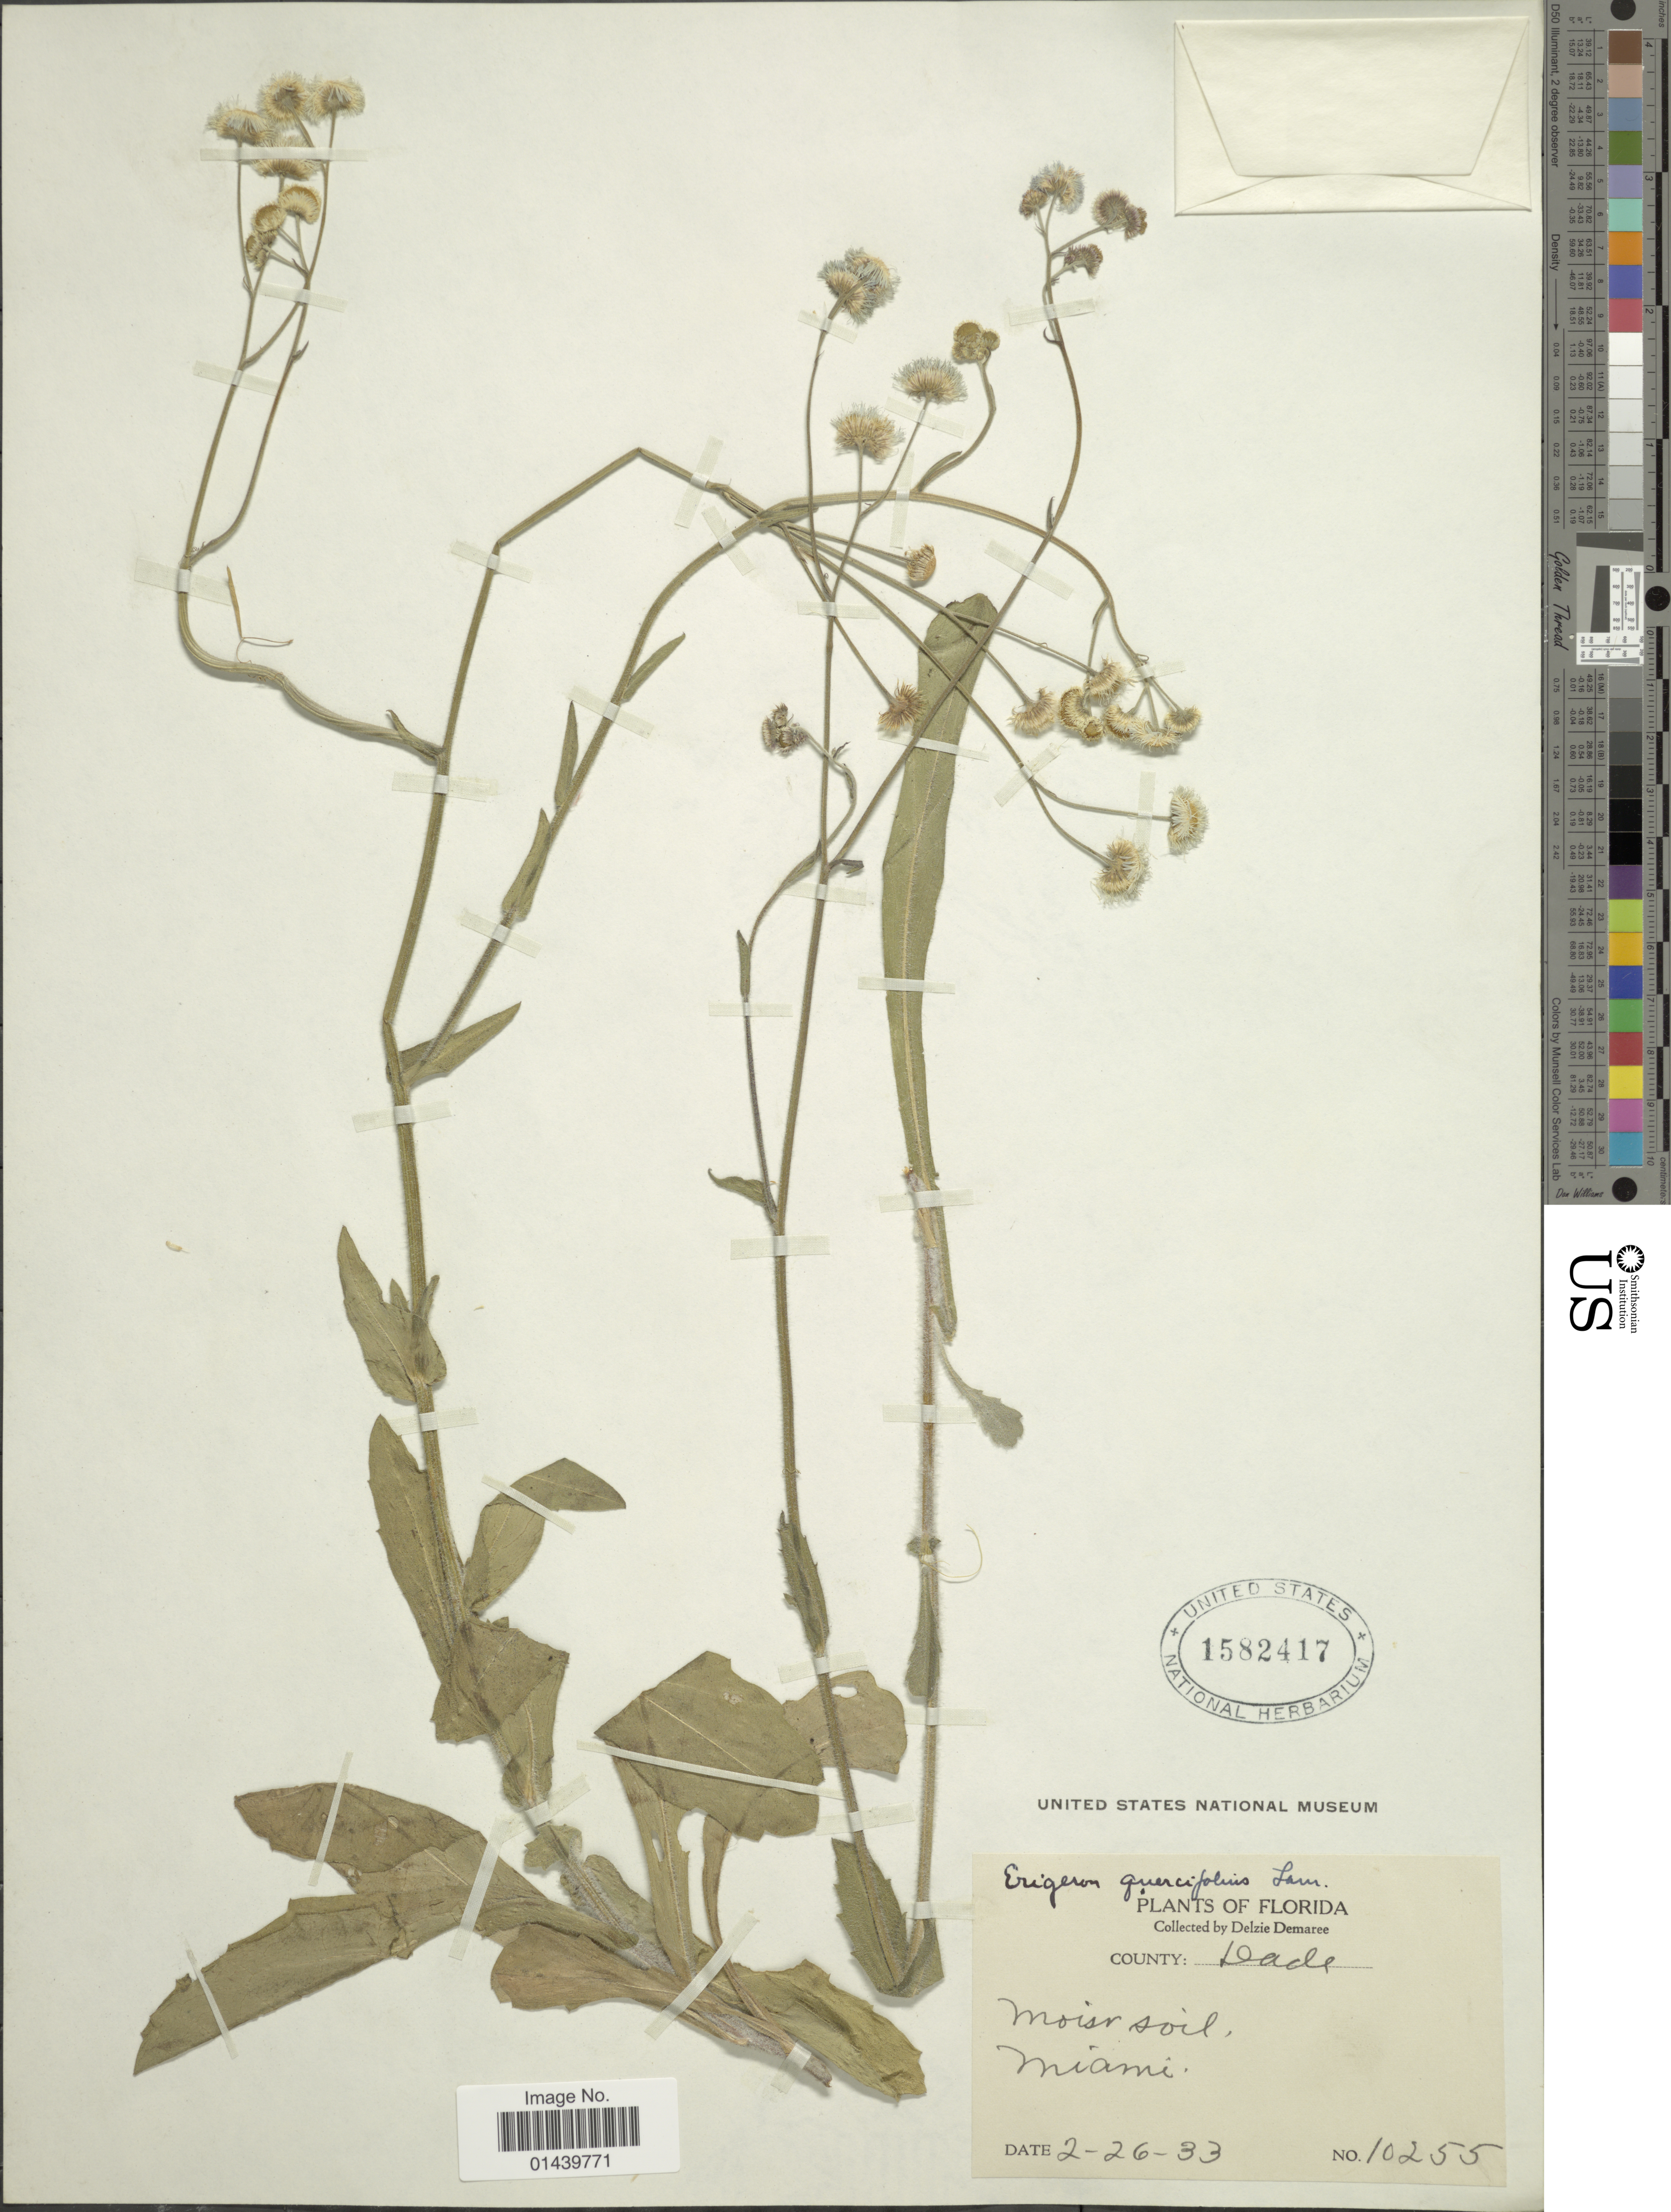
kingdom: Plantae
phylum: Tracheophyta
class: Magnoliopsida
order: Asterales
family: Asteraceae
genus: Erigeron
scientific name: Erigeron quercifolius Lam.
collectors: D. Demaree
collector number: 10255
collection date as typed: Transcribed d/m/y: 26/2/33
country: United States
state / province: Florida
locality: Miami. County: Dade.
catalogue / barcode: US 1582417